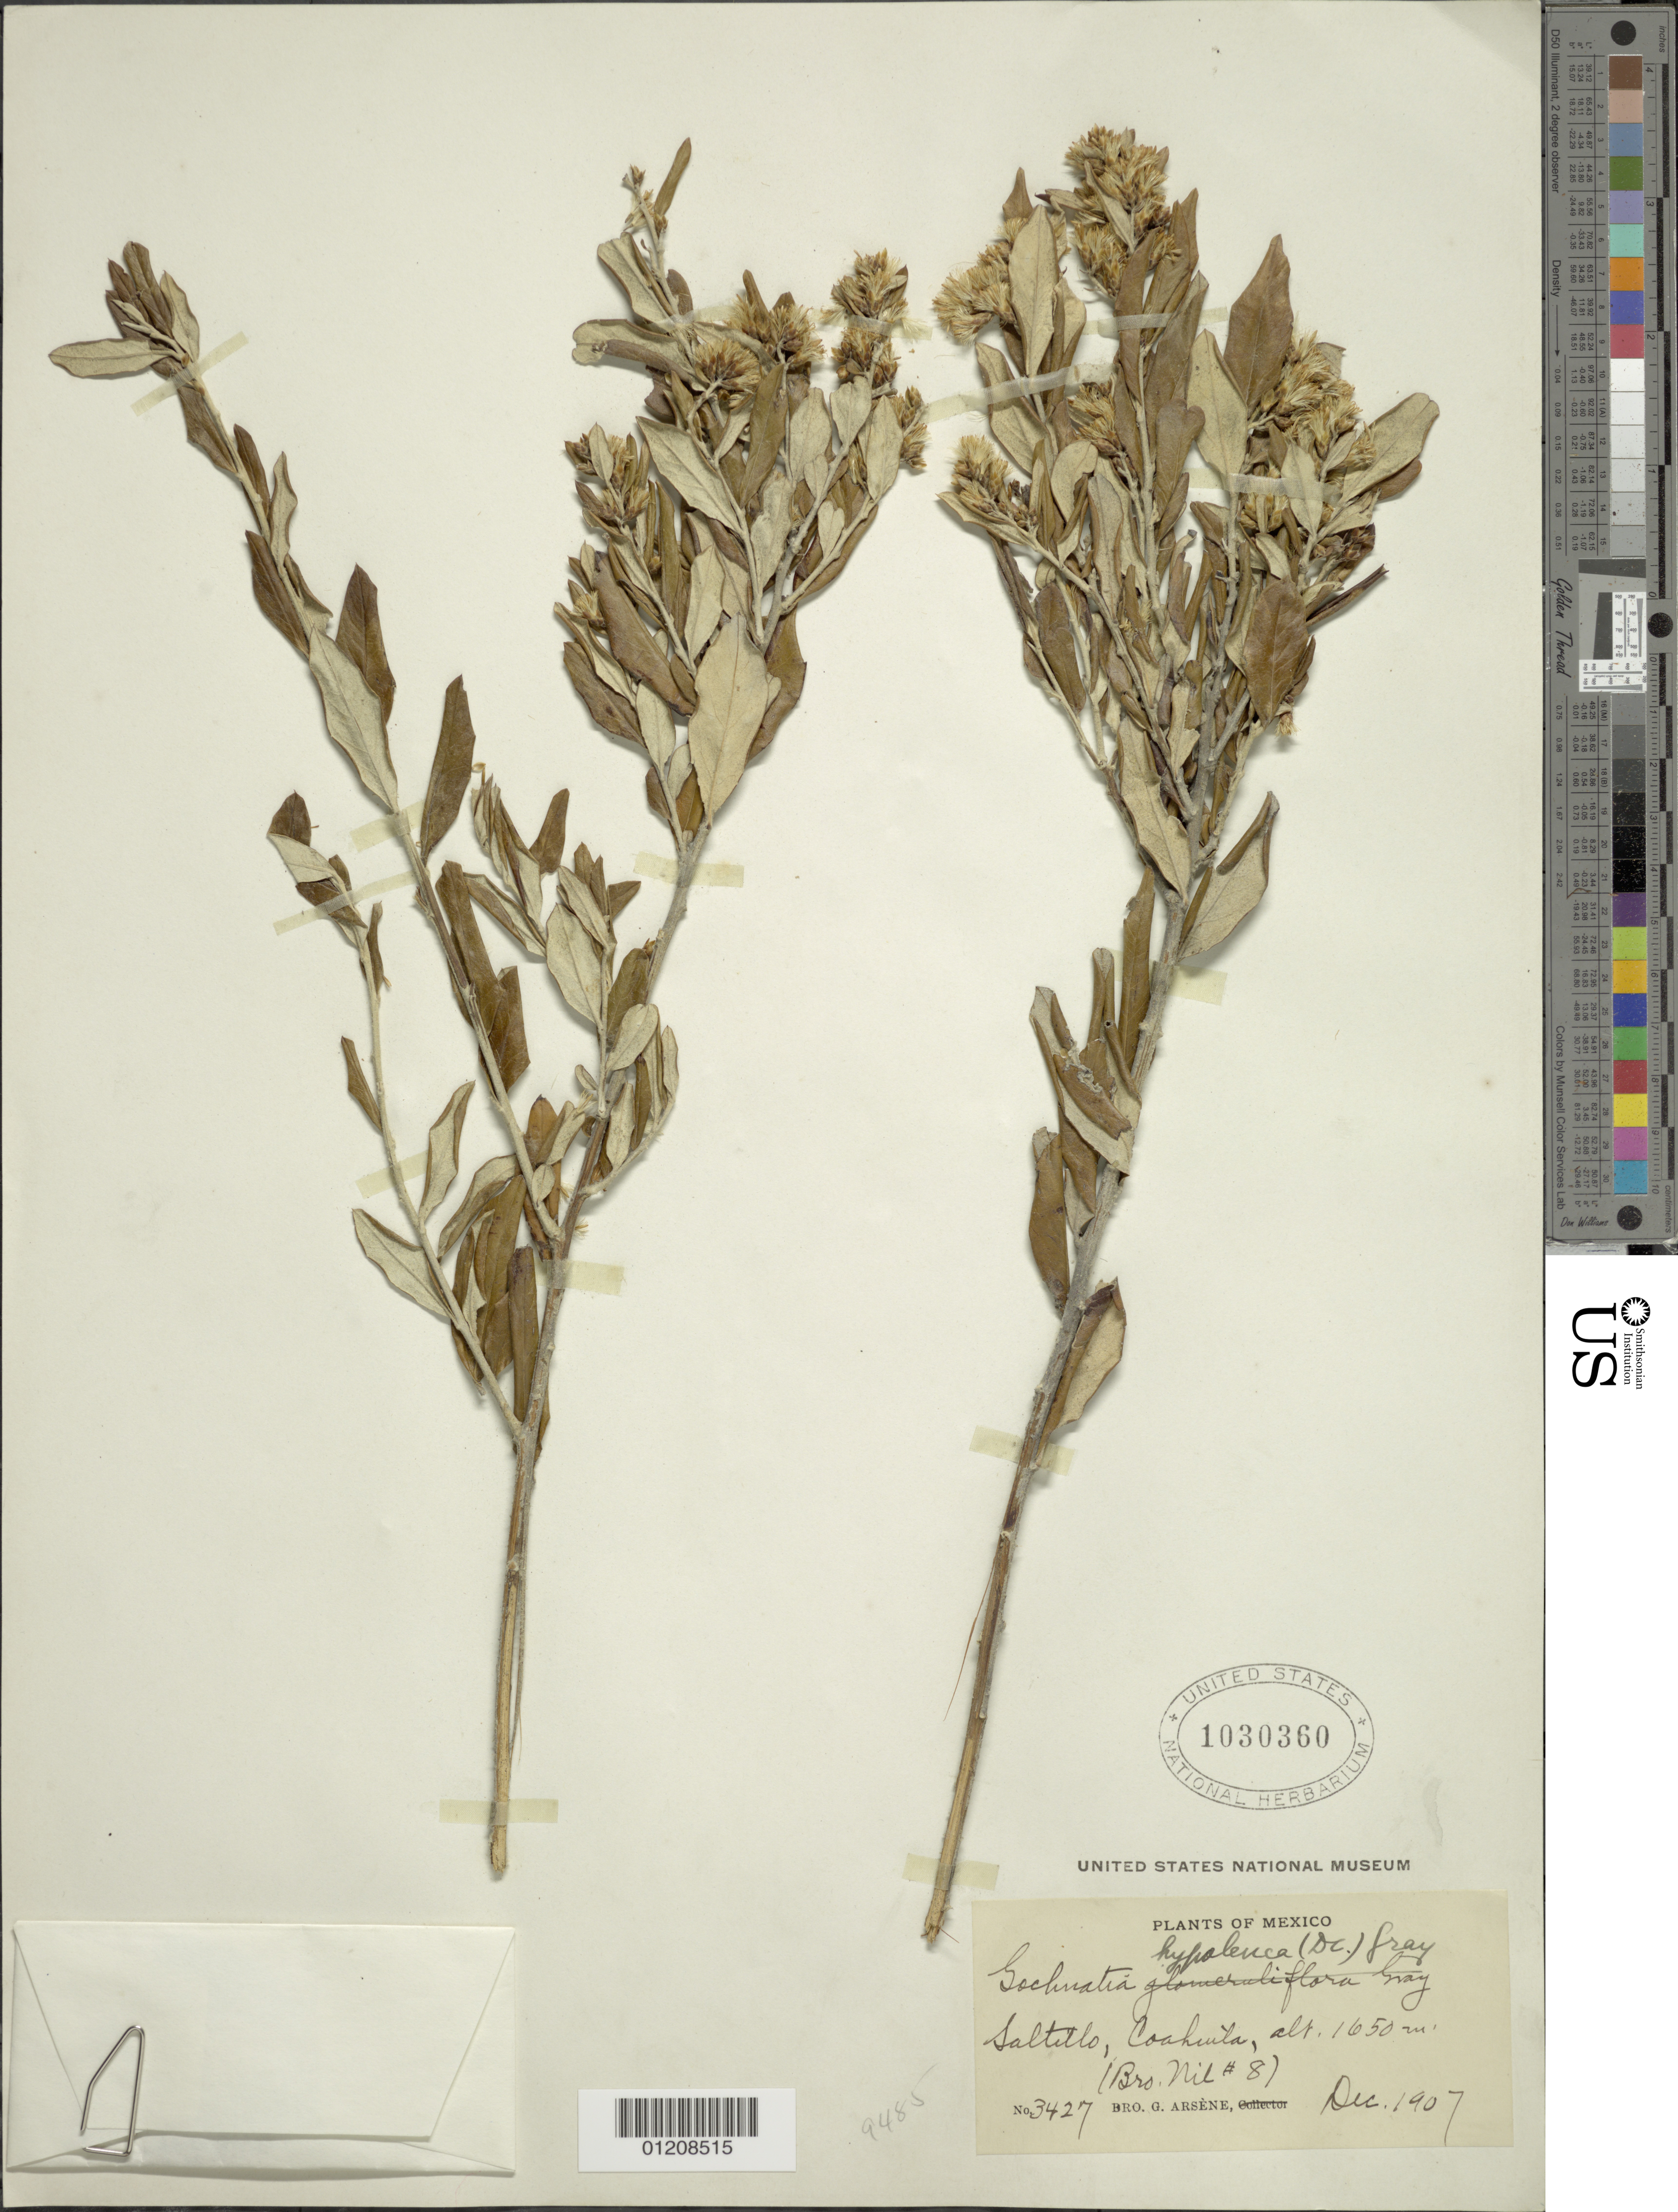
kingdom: Plantae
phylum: Tracheophyta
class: Magnoliopsida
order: Asterales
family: Asteraceae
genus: Nahuatlea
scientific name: Nahuatlea hypoleuca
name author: (DC.) V.A. Funk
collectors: Bro. G. Arsène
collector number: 3427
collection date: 1907-12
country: Mexico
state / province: Coahuila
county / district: Saltillo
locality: Saltitlo, Coahuila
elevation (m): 1650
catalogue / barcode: US 1030360